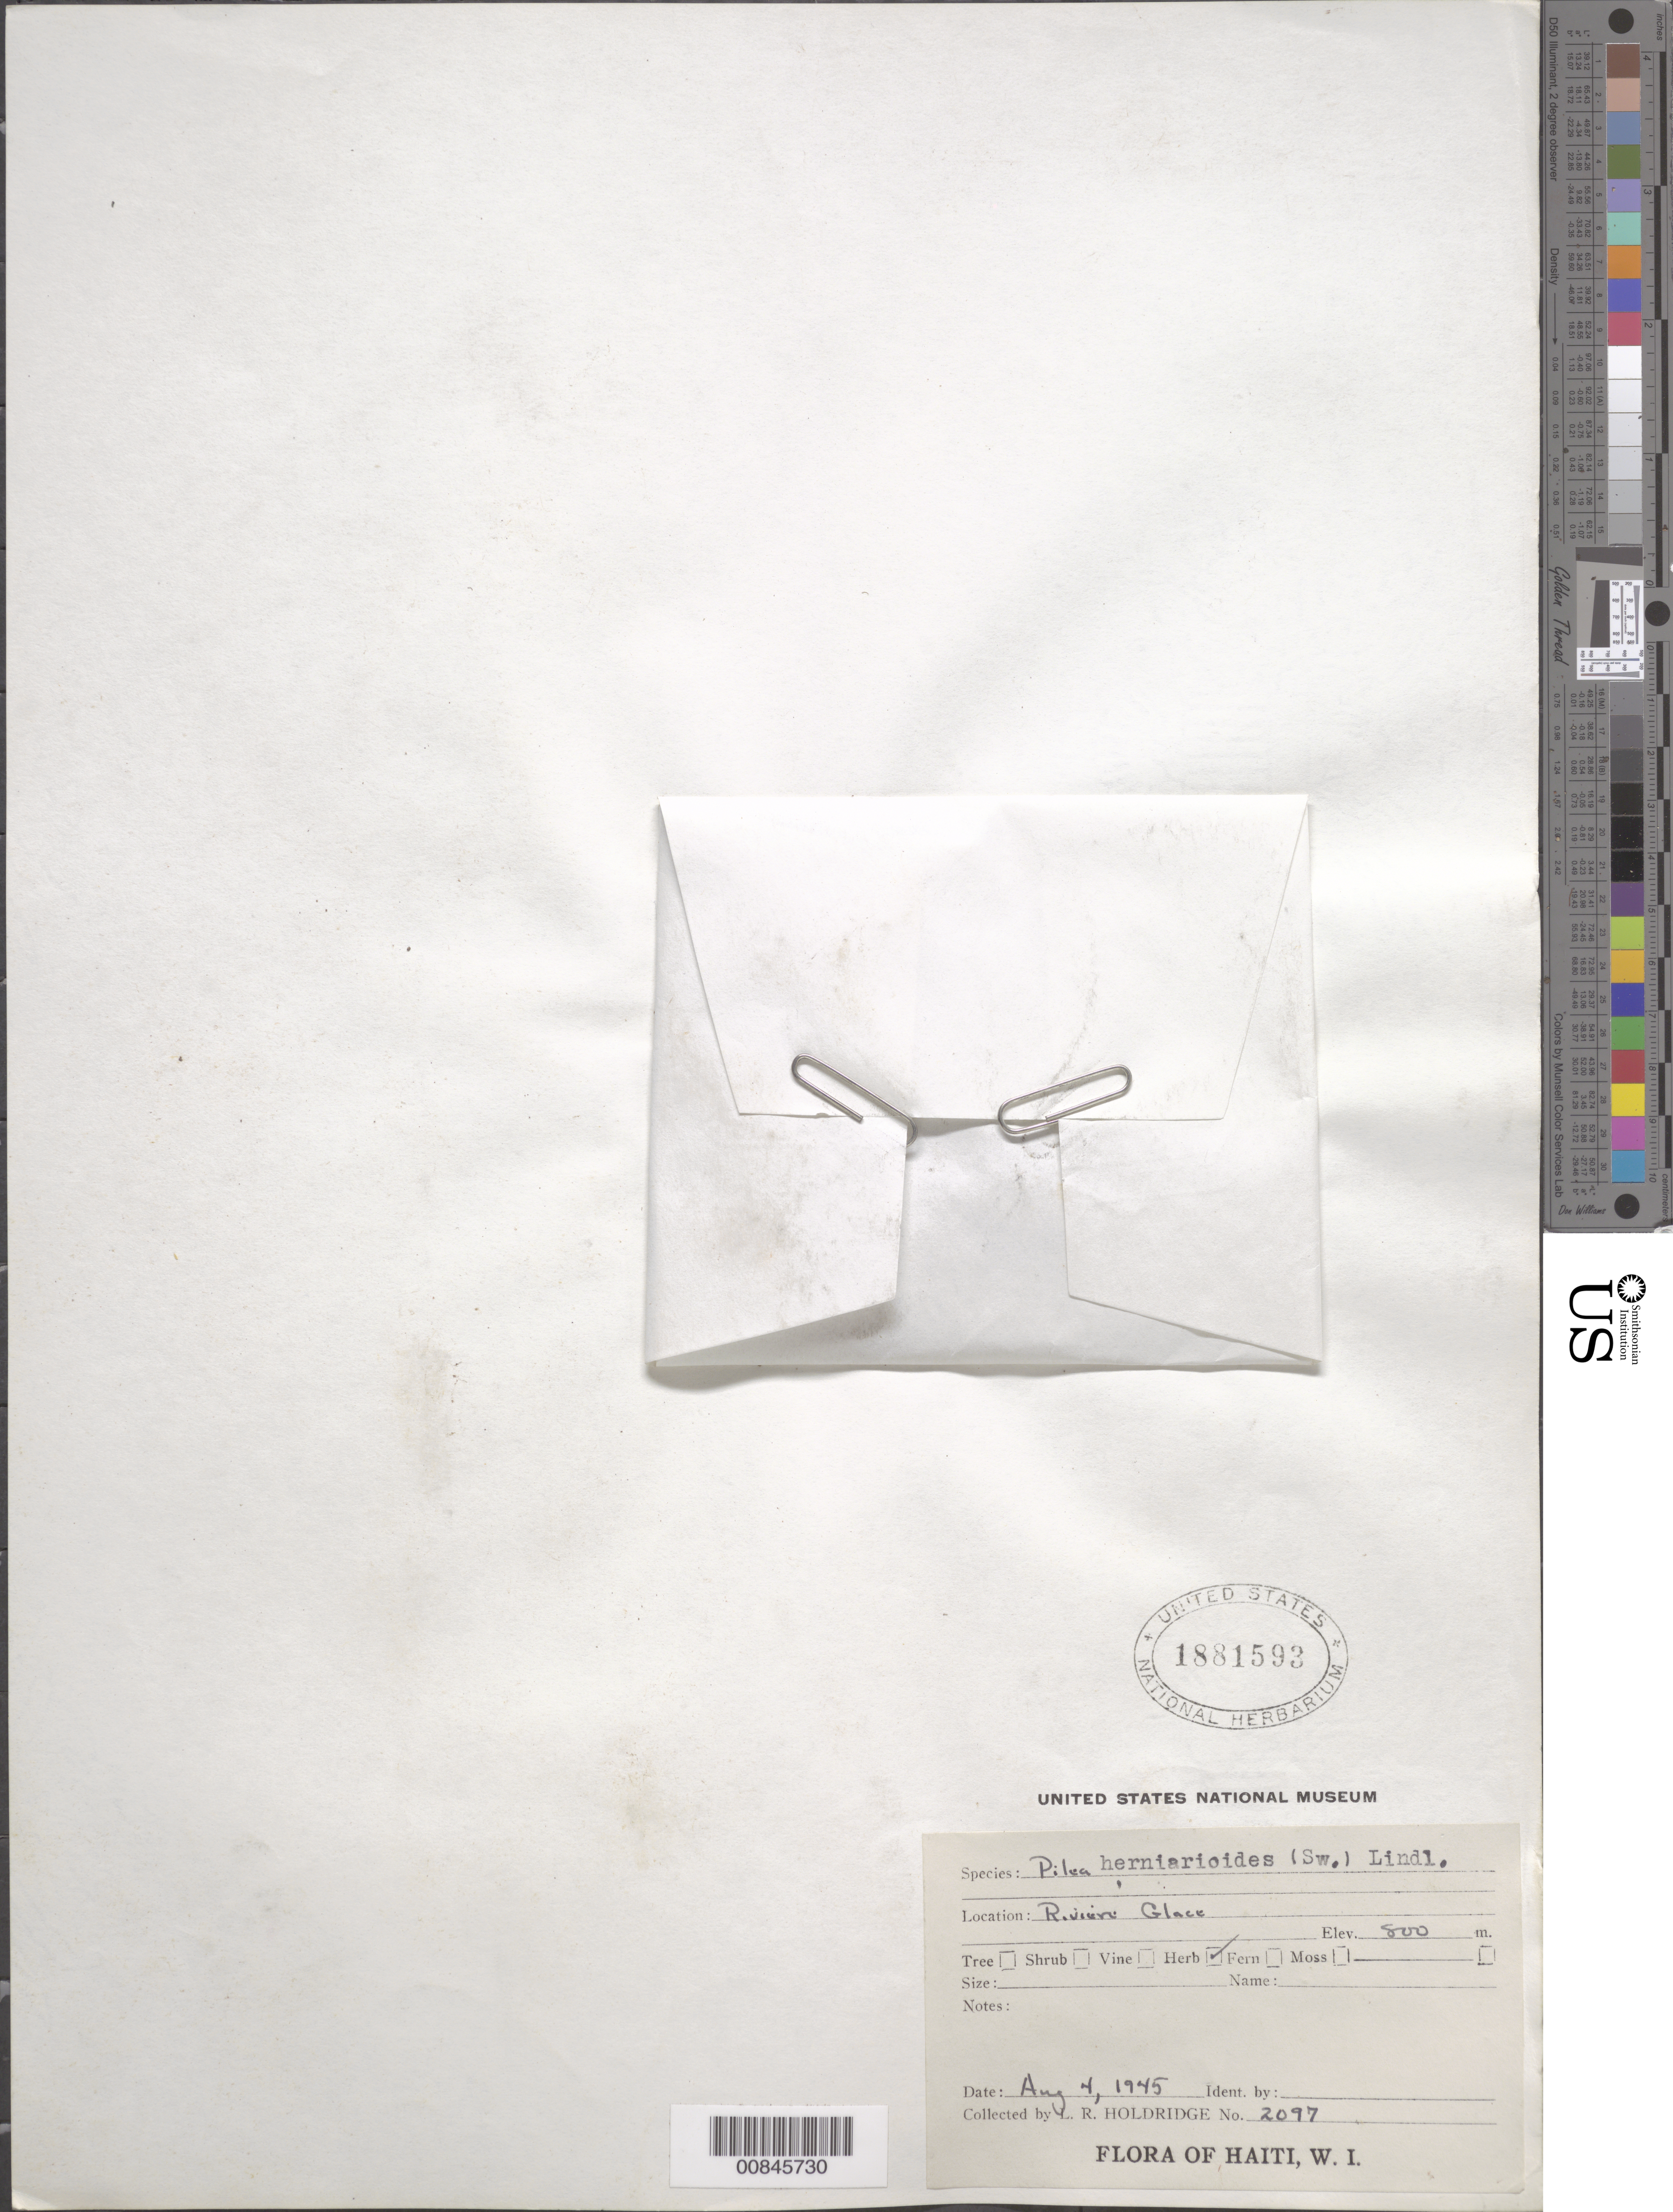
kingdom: Plantae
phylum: Tracheophyta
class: Magnoliopsida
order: Rosales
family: Urticaceae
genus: Pilea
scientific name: Pilea herniarioides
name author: (Sw.) Lindl.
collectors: L. Holdridge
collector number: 2097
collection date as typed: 04 Aug 1945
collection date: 1945-08-04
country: Haiti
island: Hispaniola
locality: Rivière Glace.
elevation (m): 800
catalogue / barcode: US 1881593